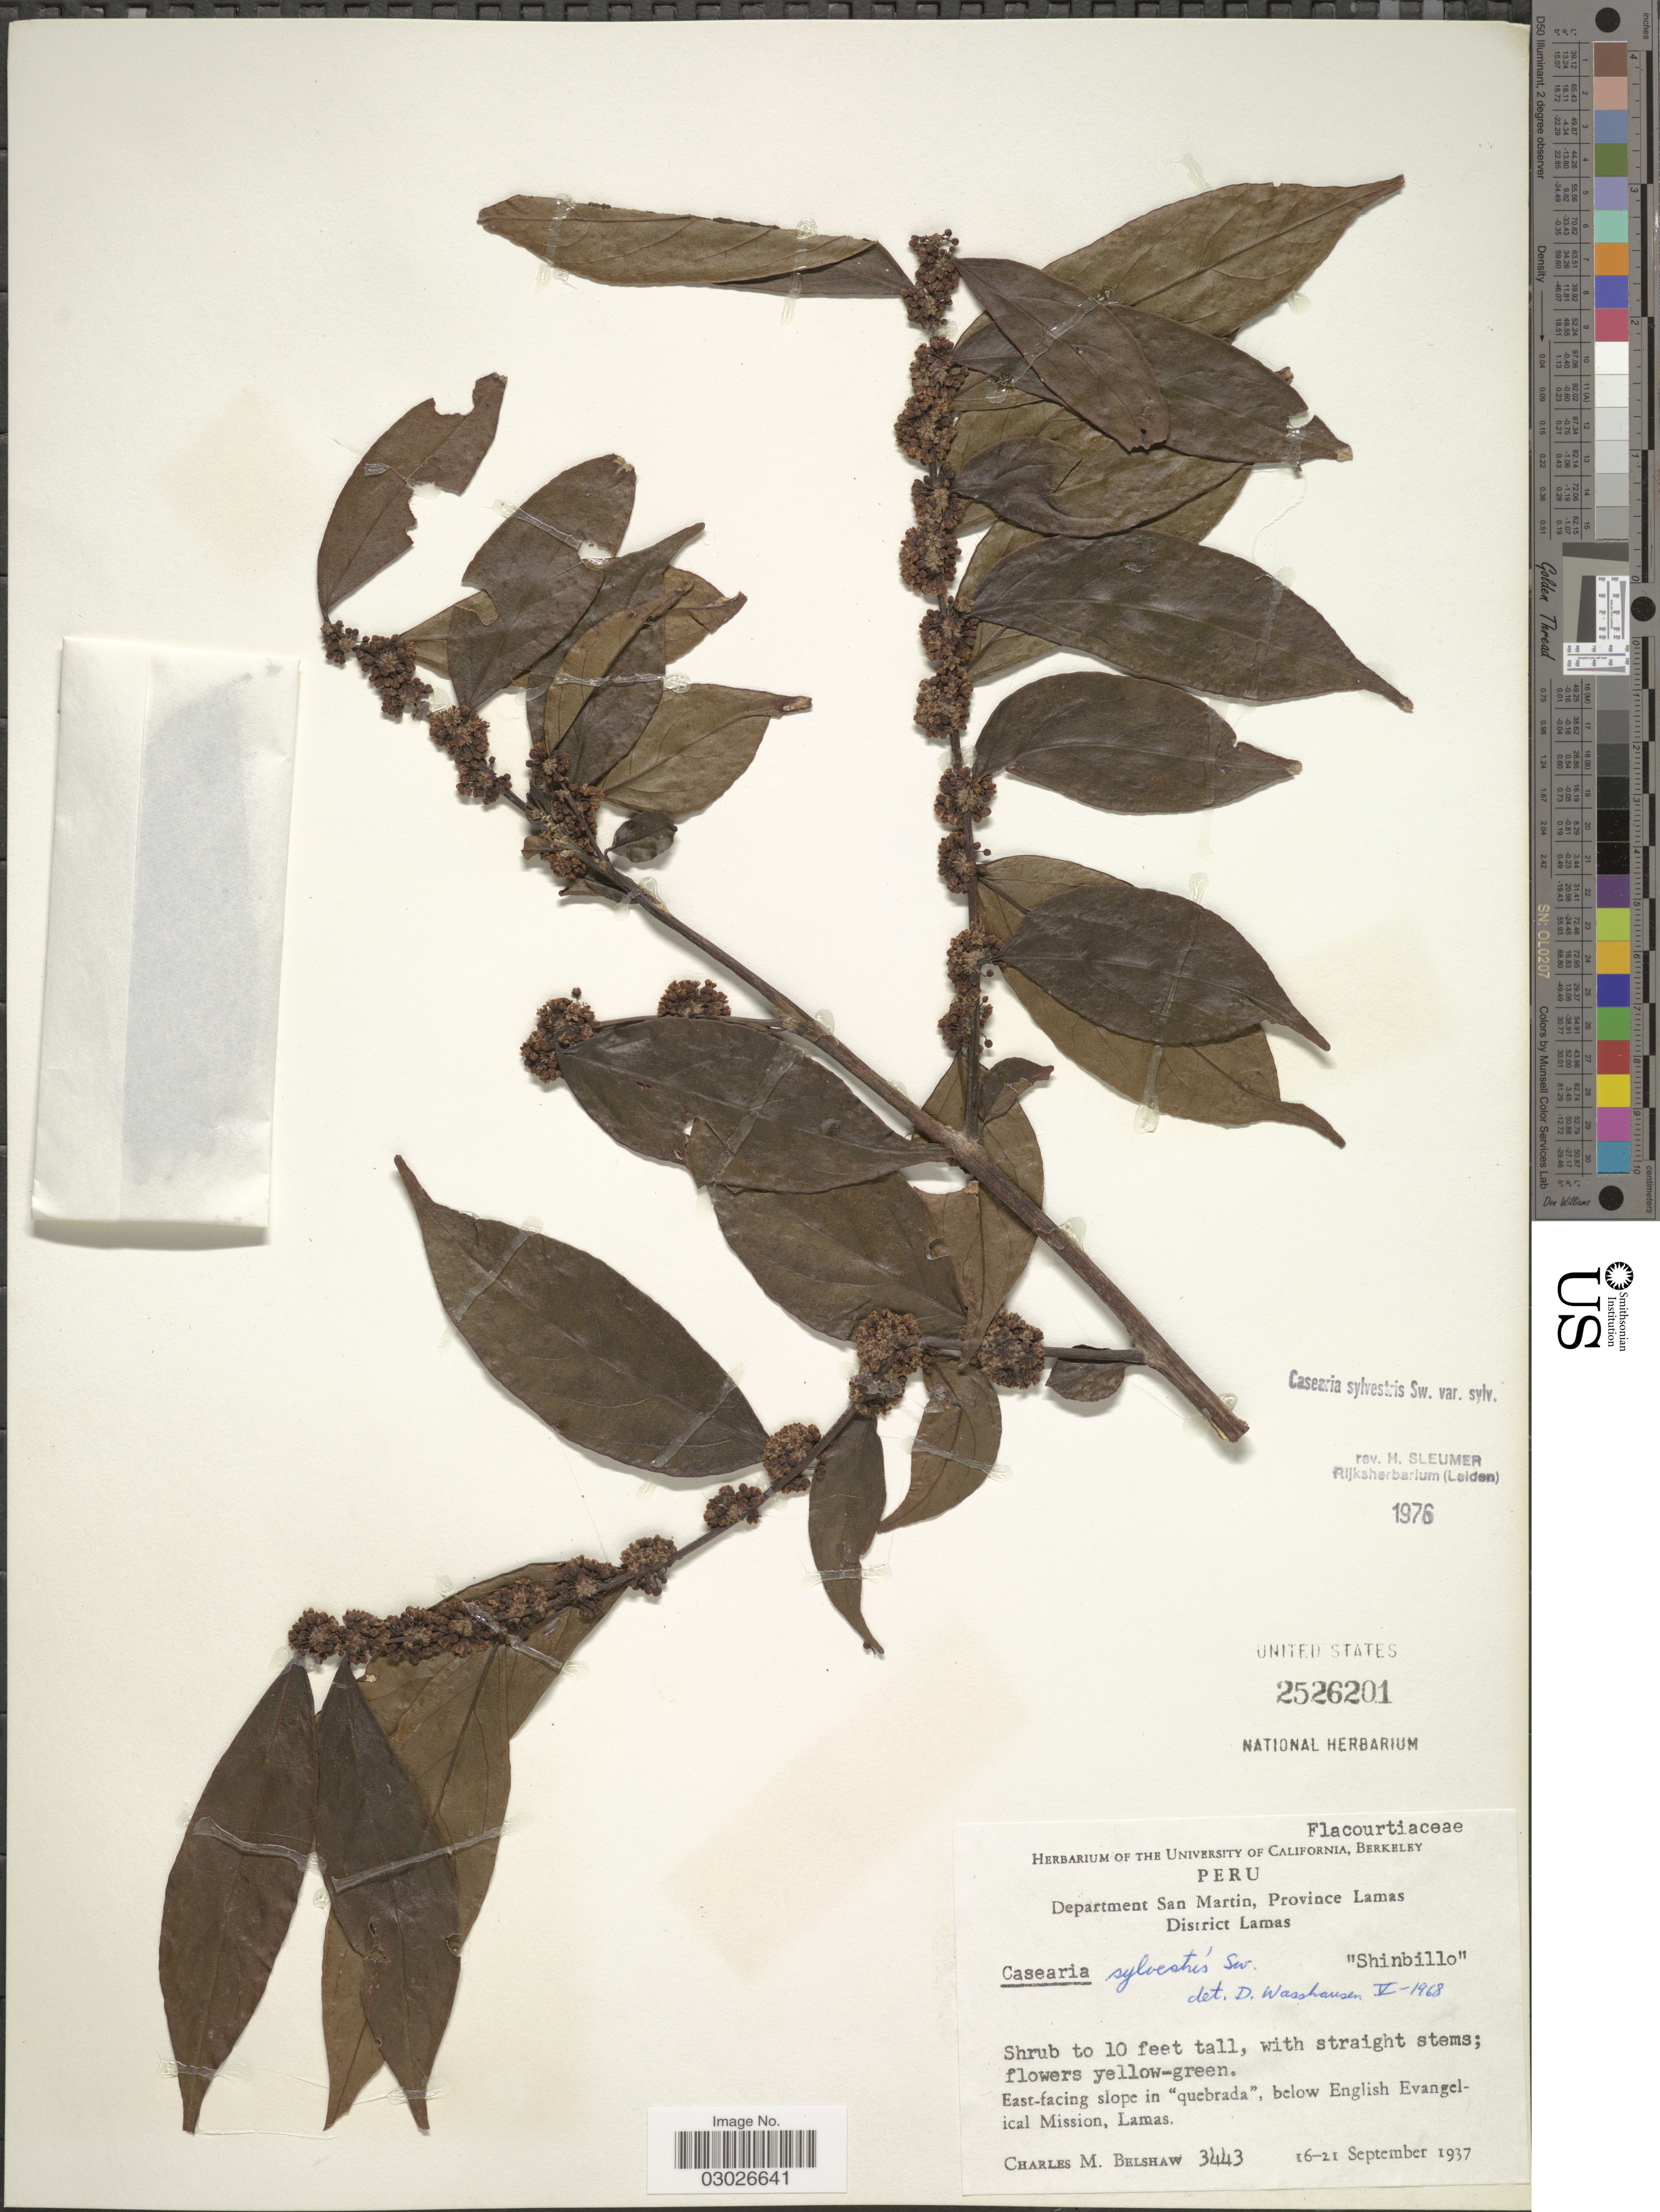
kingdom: Plantae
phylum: Tracheophyta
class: Magnoliopsida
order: Malpighiales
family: Salicaceae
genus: Casearia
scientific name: Casearia sylvestris var. sylvestris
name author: Sw.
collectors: C. Shaw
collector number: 3443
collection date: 1937-09-16/1937-09-21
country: Peru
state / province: San Martín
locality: Department San Martin, Province Lamas, District Lamas, East-facing slope in "quebrada", below English Evangelical Mission, Lamas.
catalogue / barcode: US 2526201